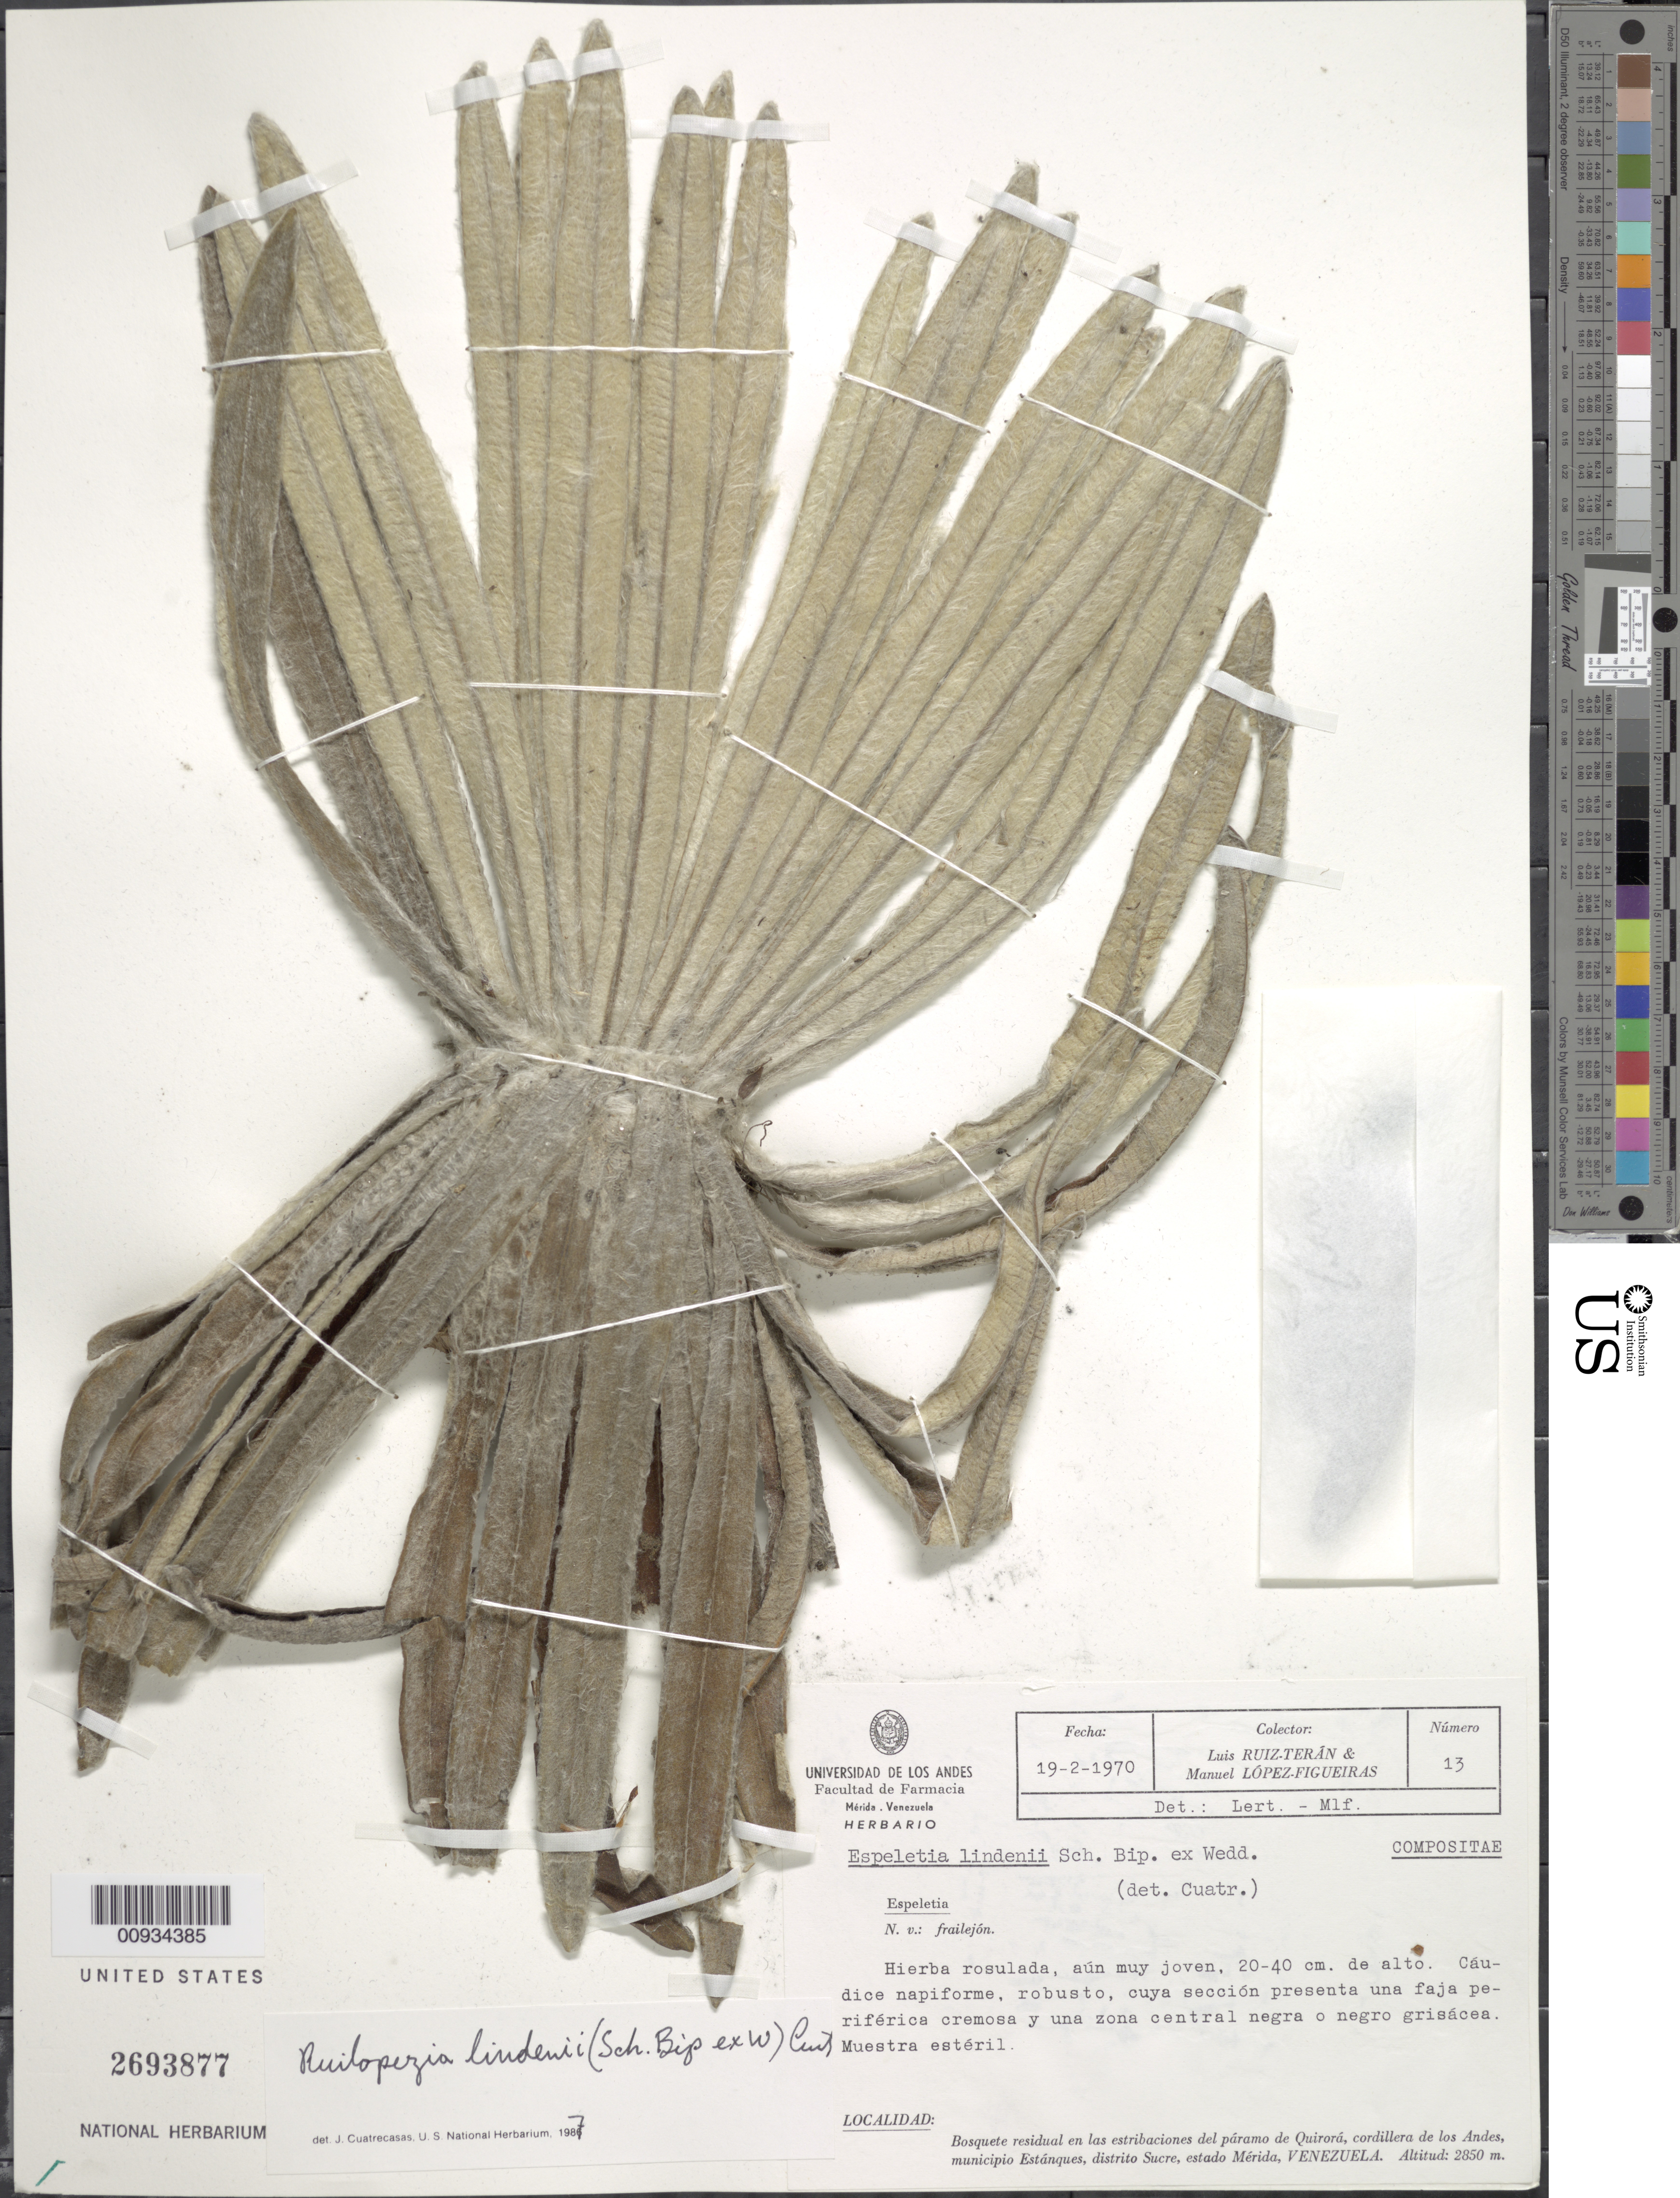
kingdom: Plantae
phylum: Tracheophyta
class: Magnoliopsida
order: Asterales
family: Asteraceae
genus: Ruilopezia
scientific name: Ruilopezia lindenii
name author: (Sch. Bip. ex Wedd.) Cuatrec.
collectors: L. Teran & M. López Figueiras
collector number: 13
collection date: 1970-02-19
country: Venezuela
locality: Bosquete residual en las estribaciones del paramo de Quirora, Cordillera de Los Andes, Municipio Estanques, Distrito Sucre, Estado Merida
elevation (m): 2850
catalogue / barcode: US 2693877